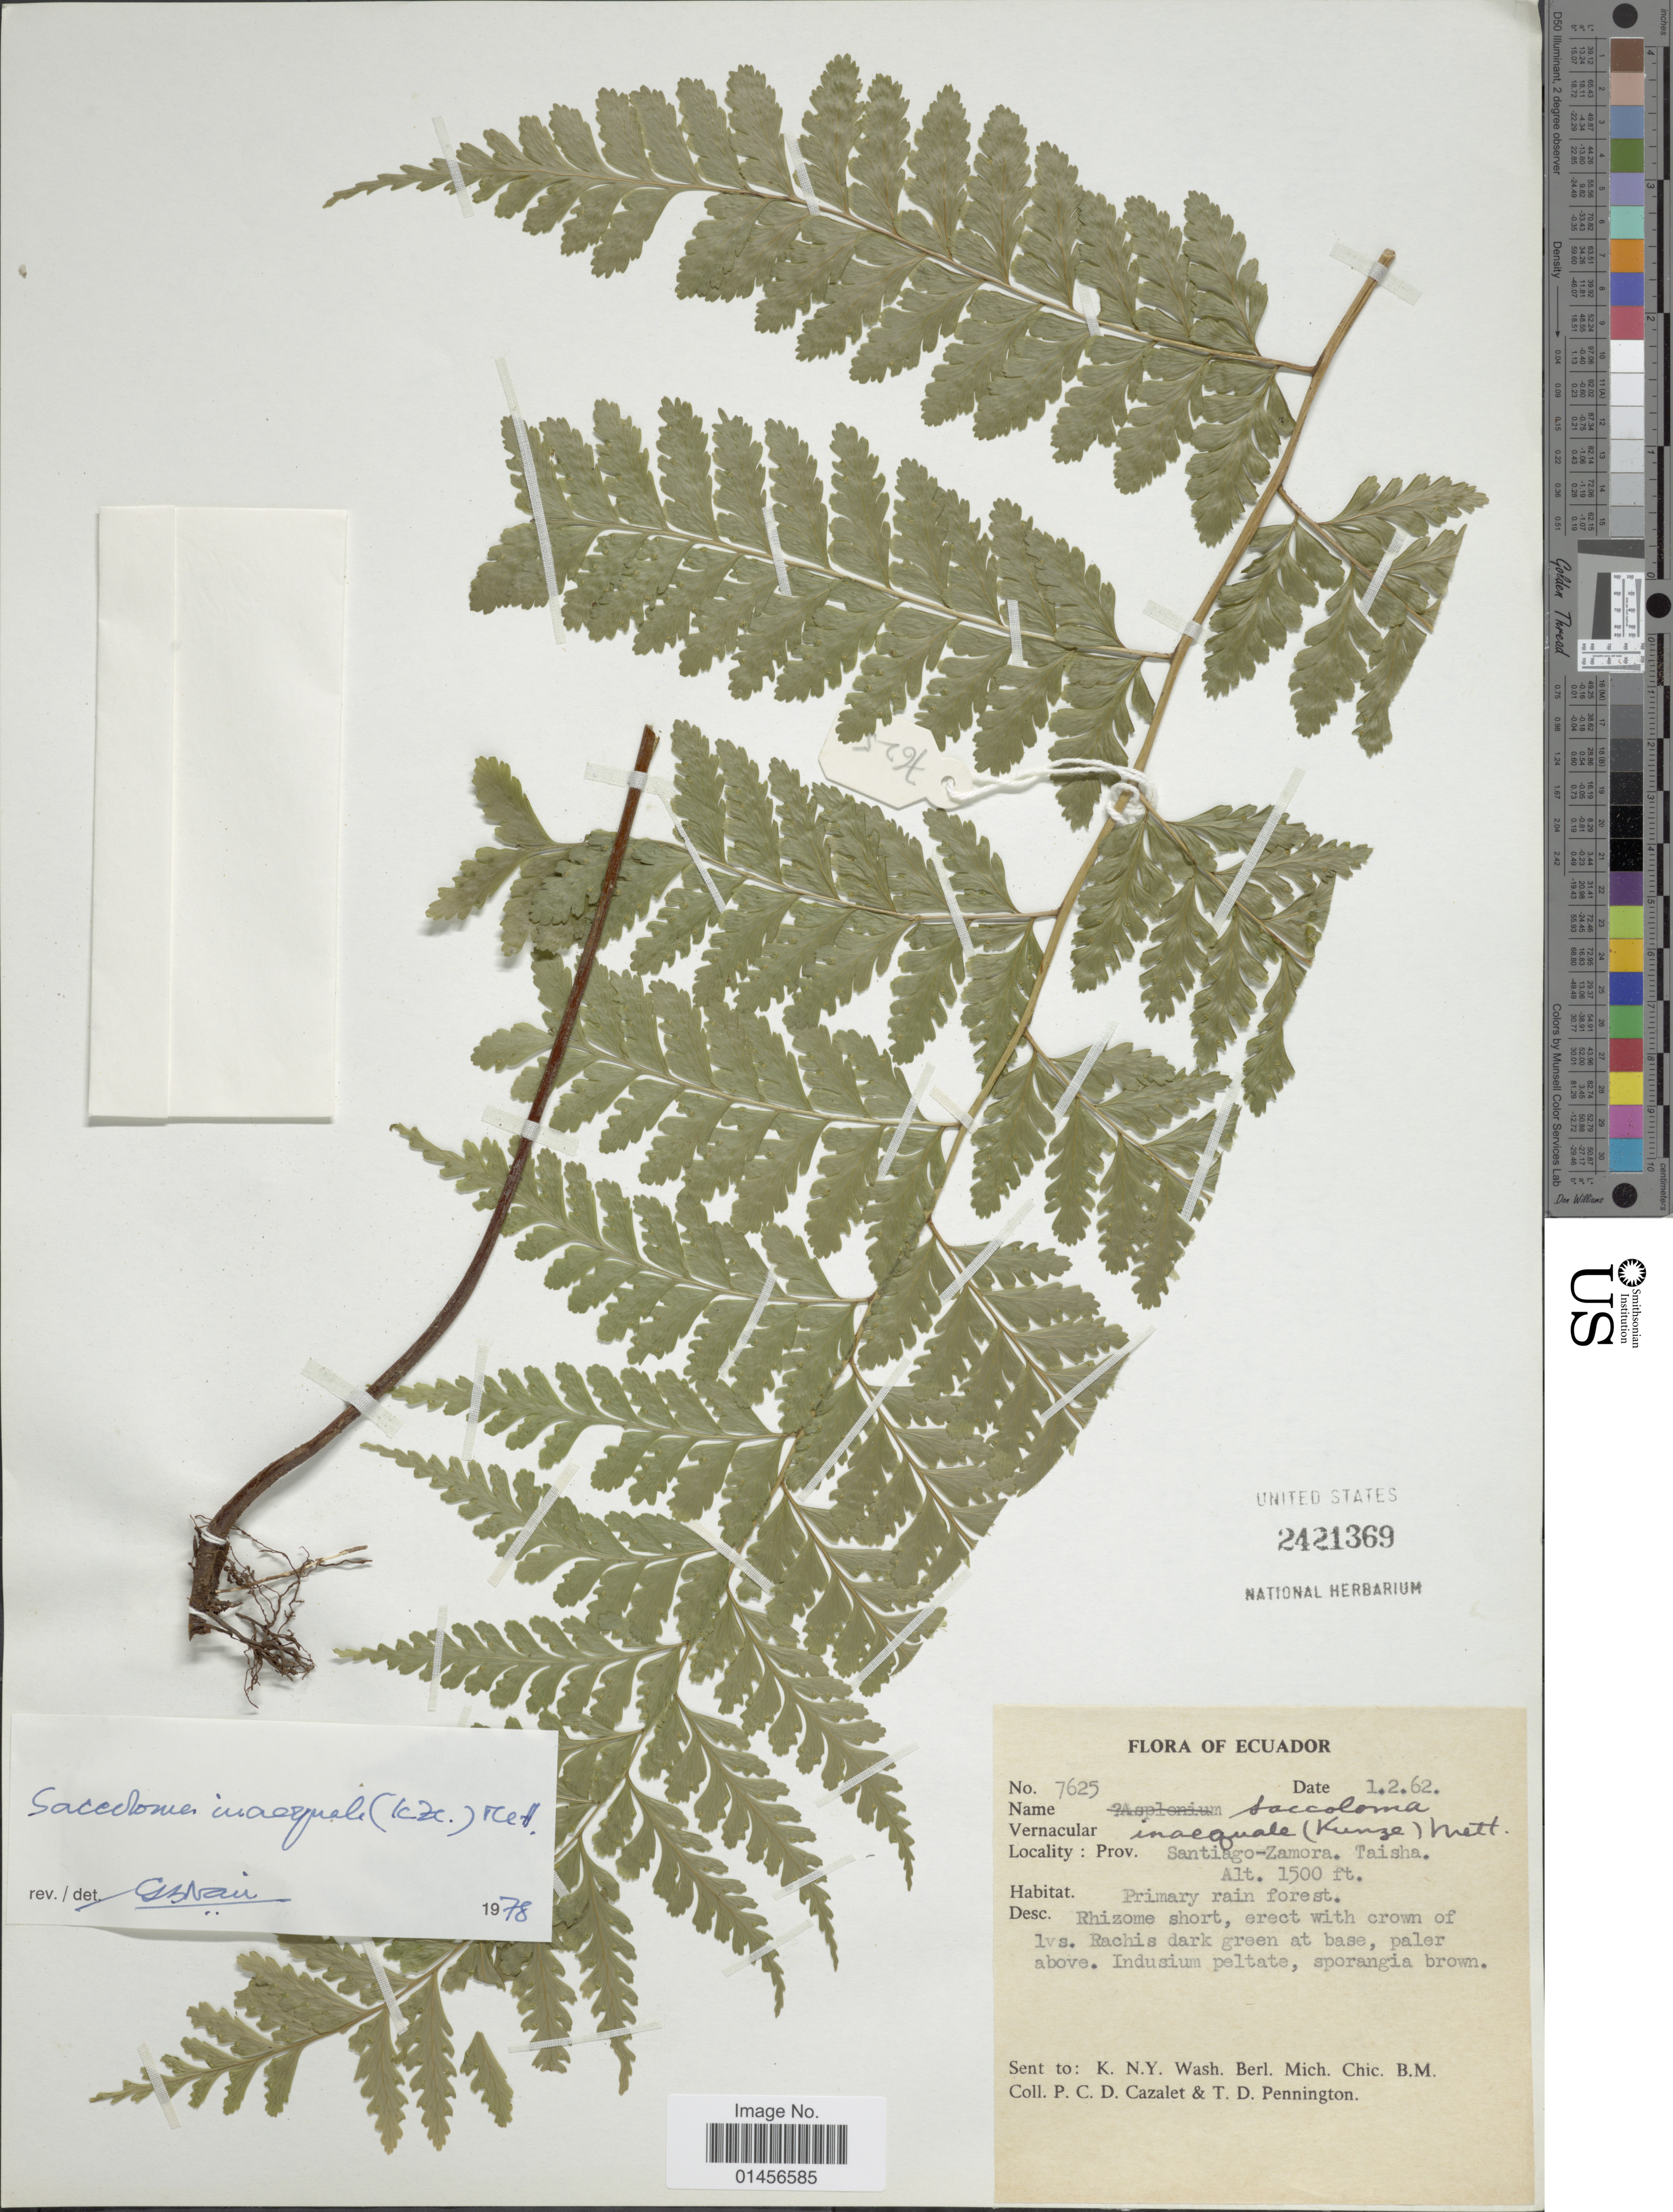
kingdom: Plantae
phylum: Tracheophyta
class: Polypodiopsida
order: Polypodiales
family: Saccolomataceae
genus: Saccoloma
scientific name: Saccoloma inaequale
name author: (Kunze) Mett.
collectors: P. C. D. Cazalet & T. D. Pennington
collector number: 7625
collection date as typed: Transcribed d/m/y: 1/2/62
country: Ecuador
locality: Prov. Santiago-Zamora, Taisha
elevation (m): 457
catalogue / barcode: US 2421369